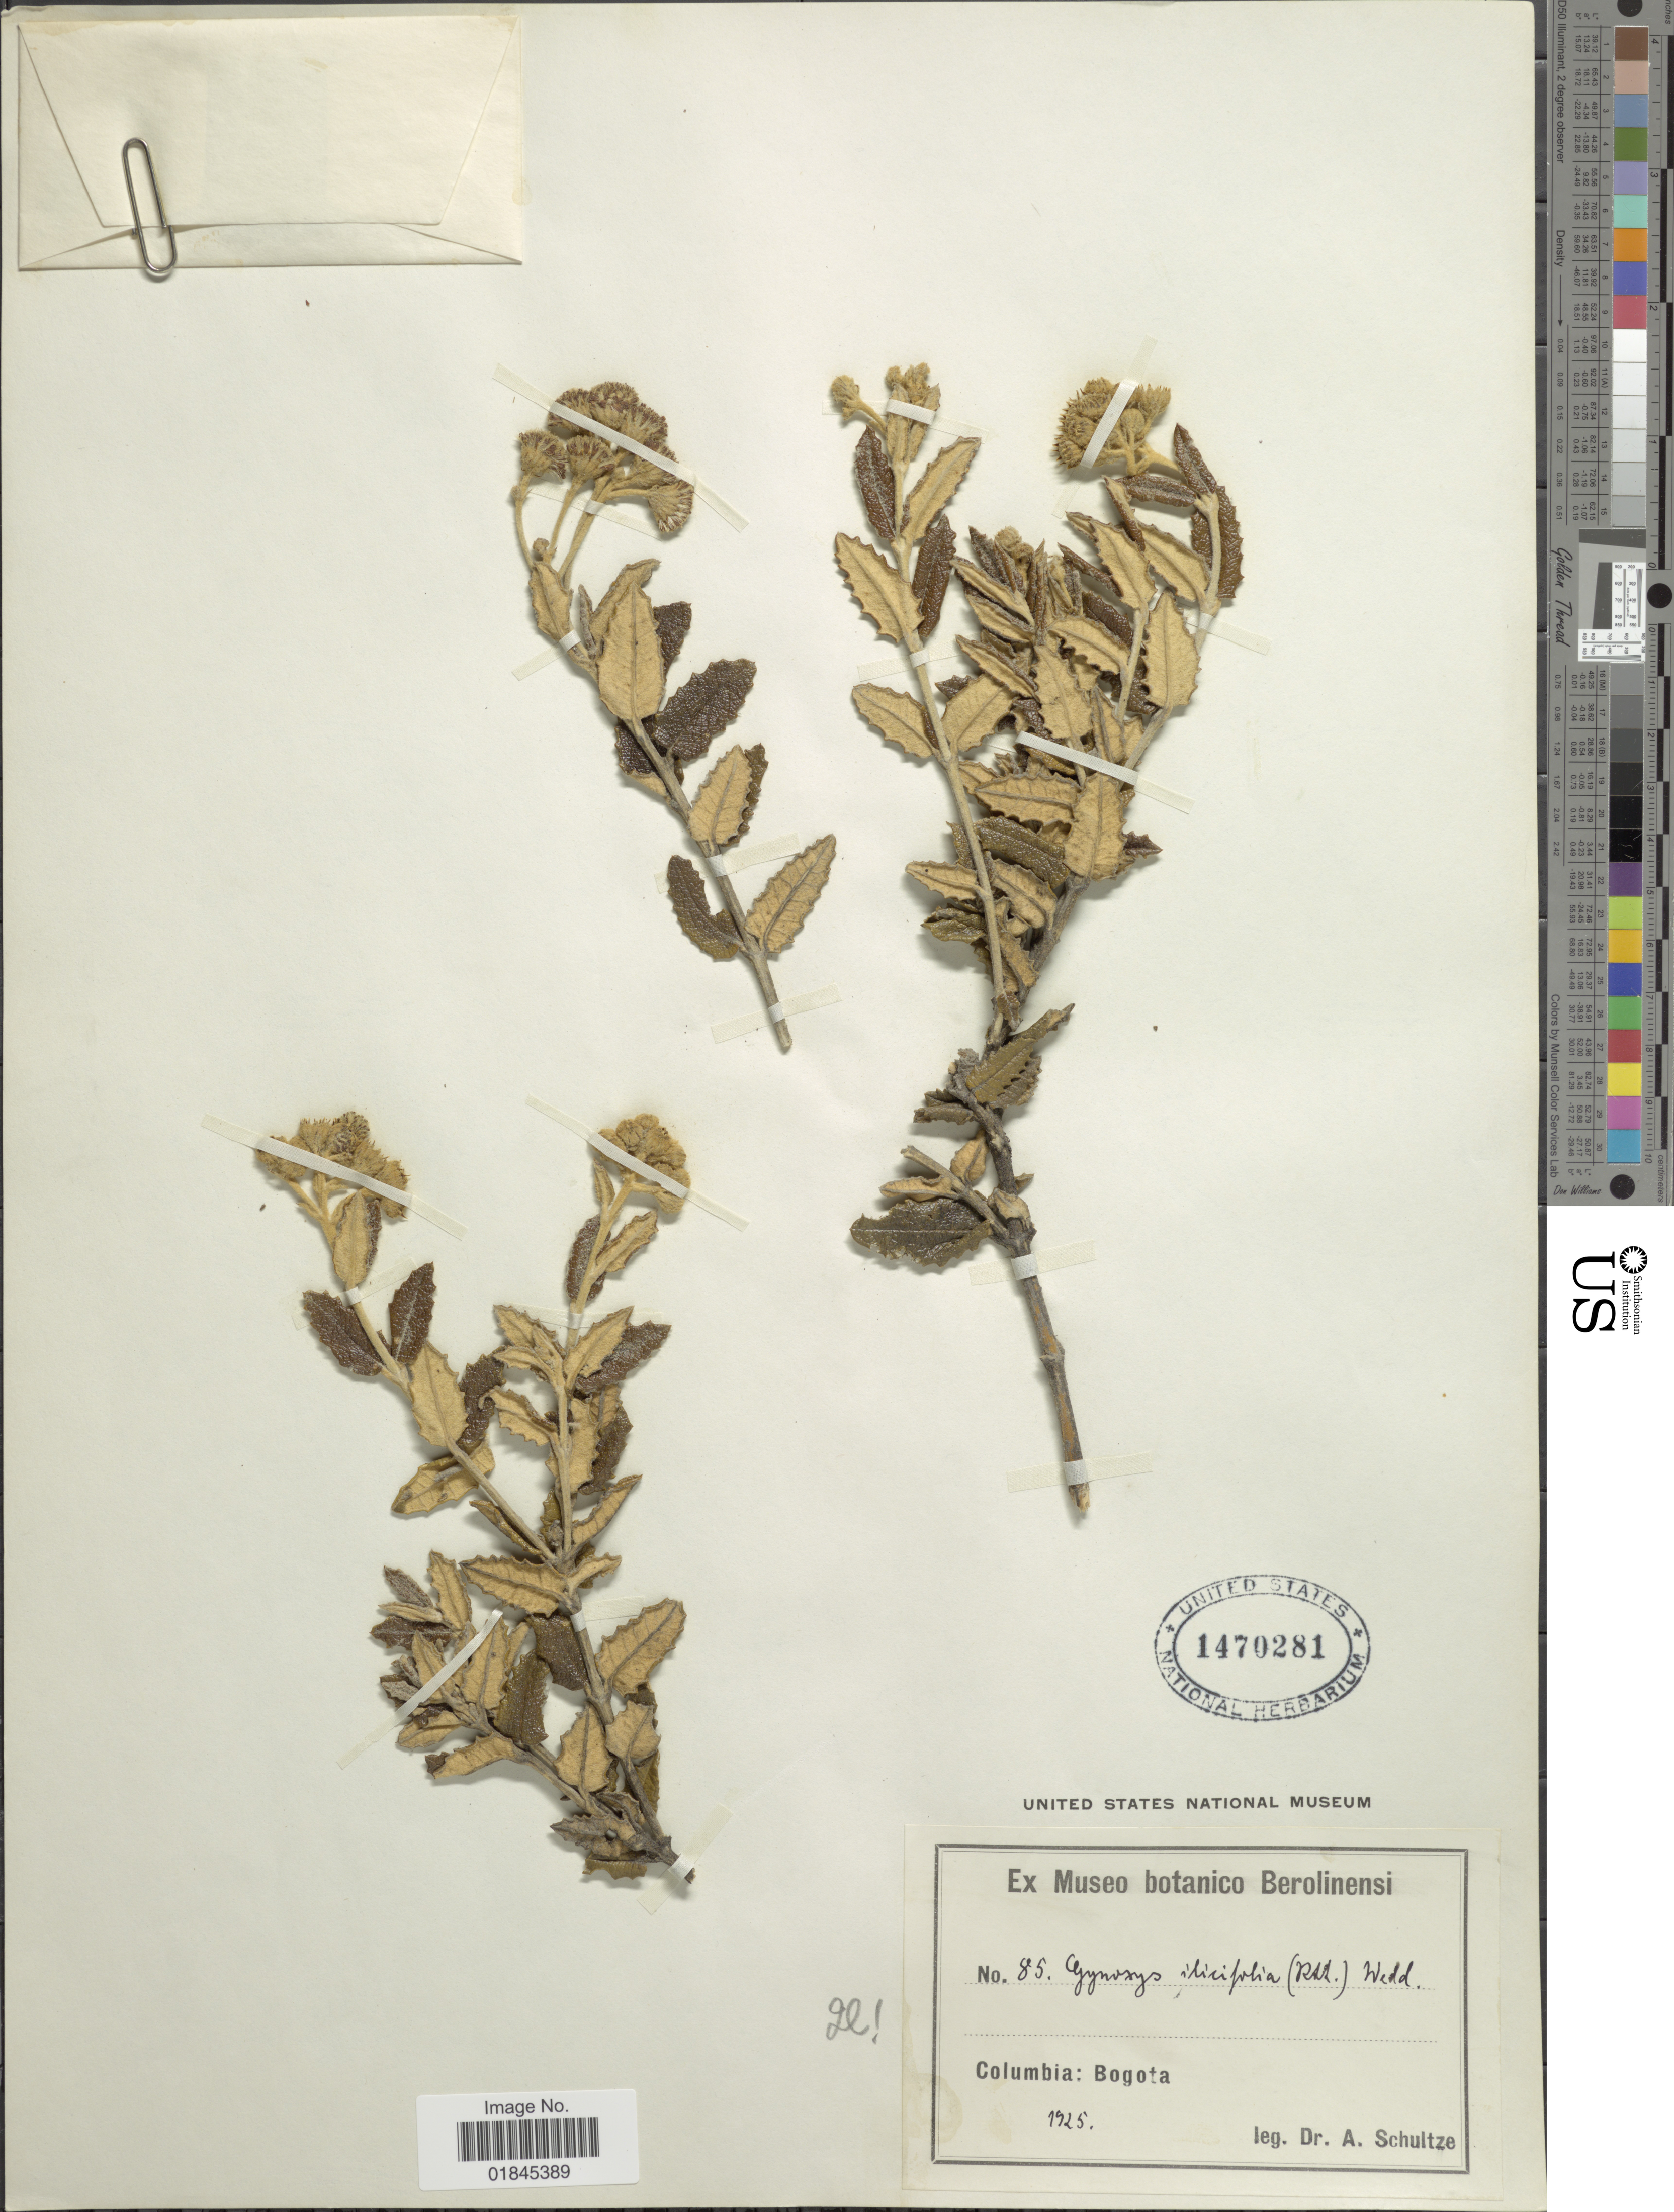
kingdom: Plantae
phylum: Tracheophyta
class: Magnoliopsida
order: Asterales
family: Asteraceae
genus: Pentacalia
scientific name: Pentacalia ilicifolia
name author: (L. f.) Cuatrec. & H. Rob.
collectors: A. Schultze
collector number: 85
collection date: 1925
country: Colombia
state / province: Bogota D.C.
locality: Columbia: Bogota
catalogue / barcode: US 1470281